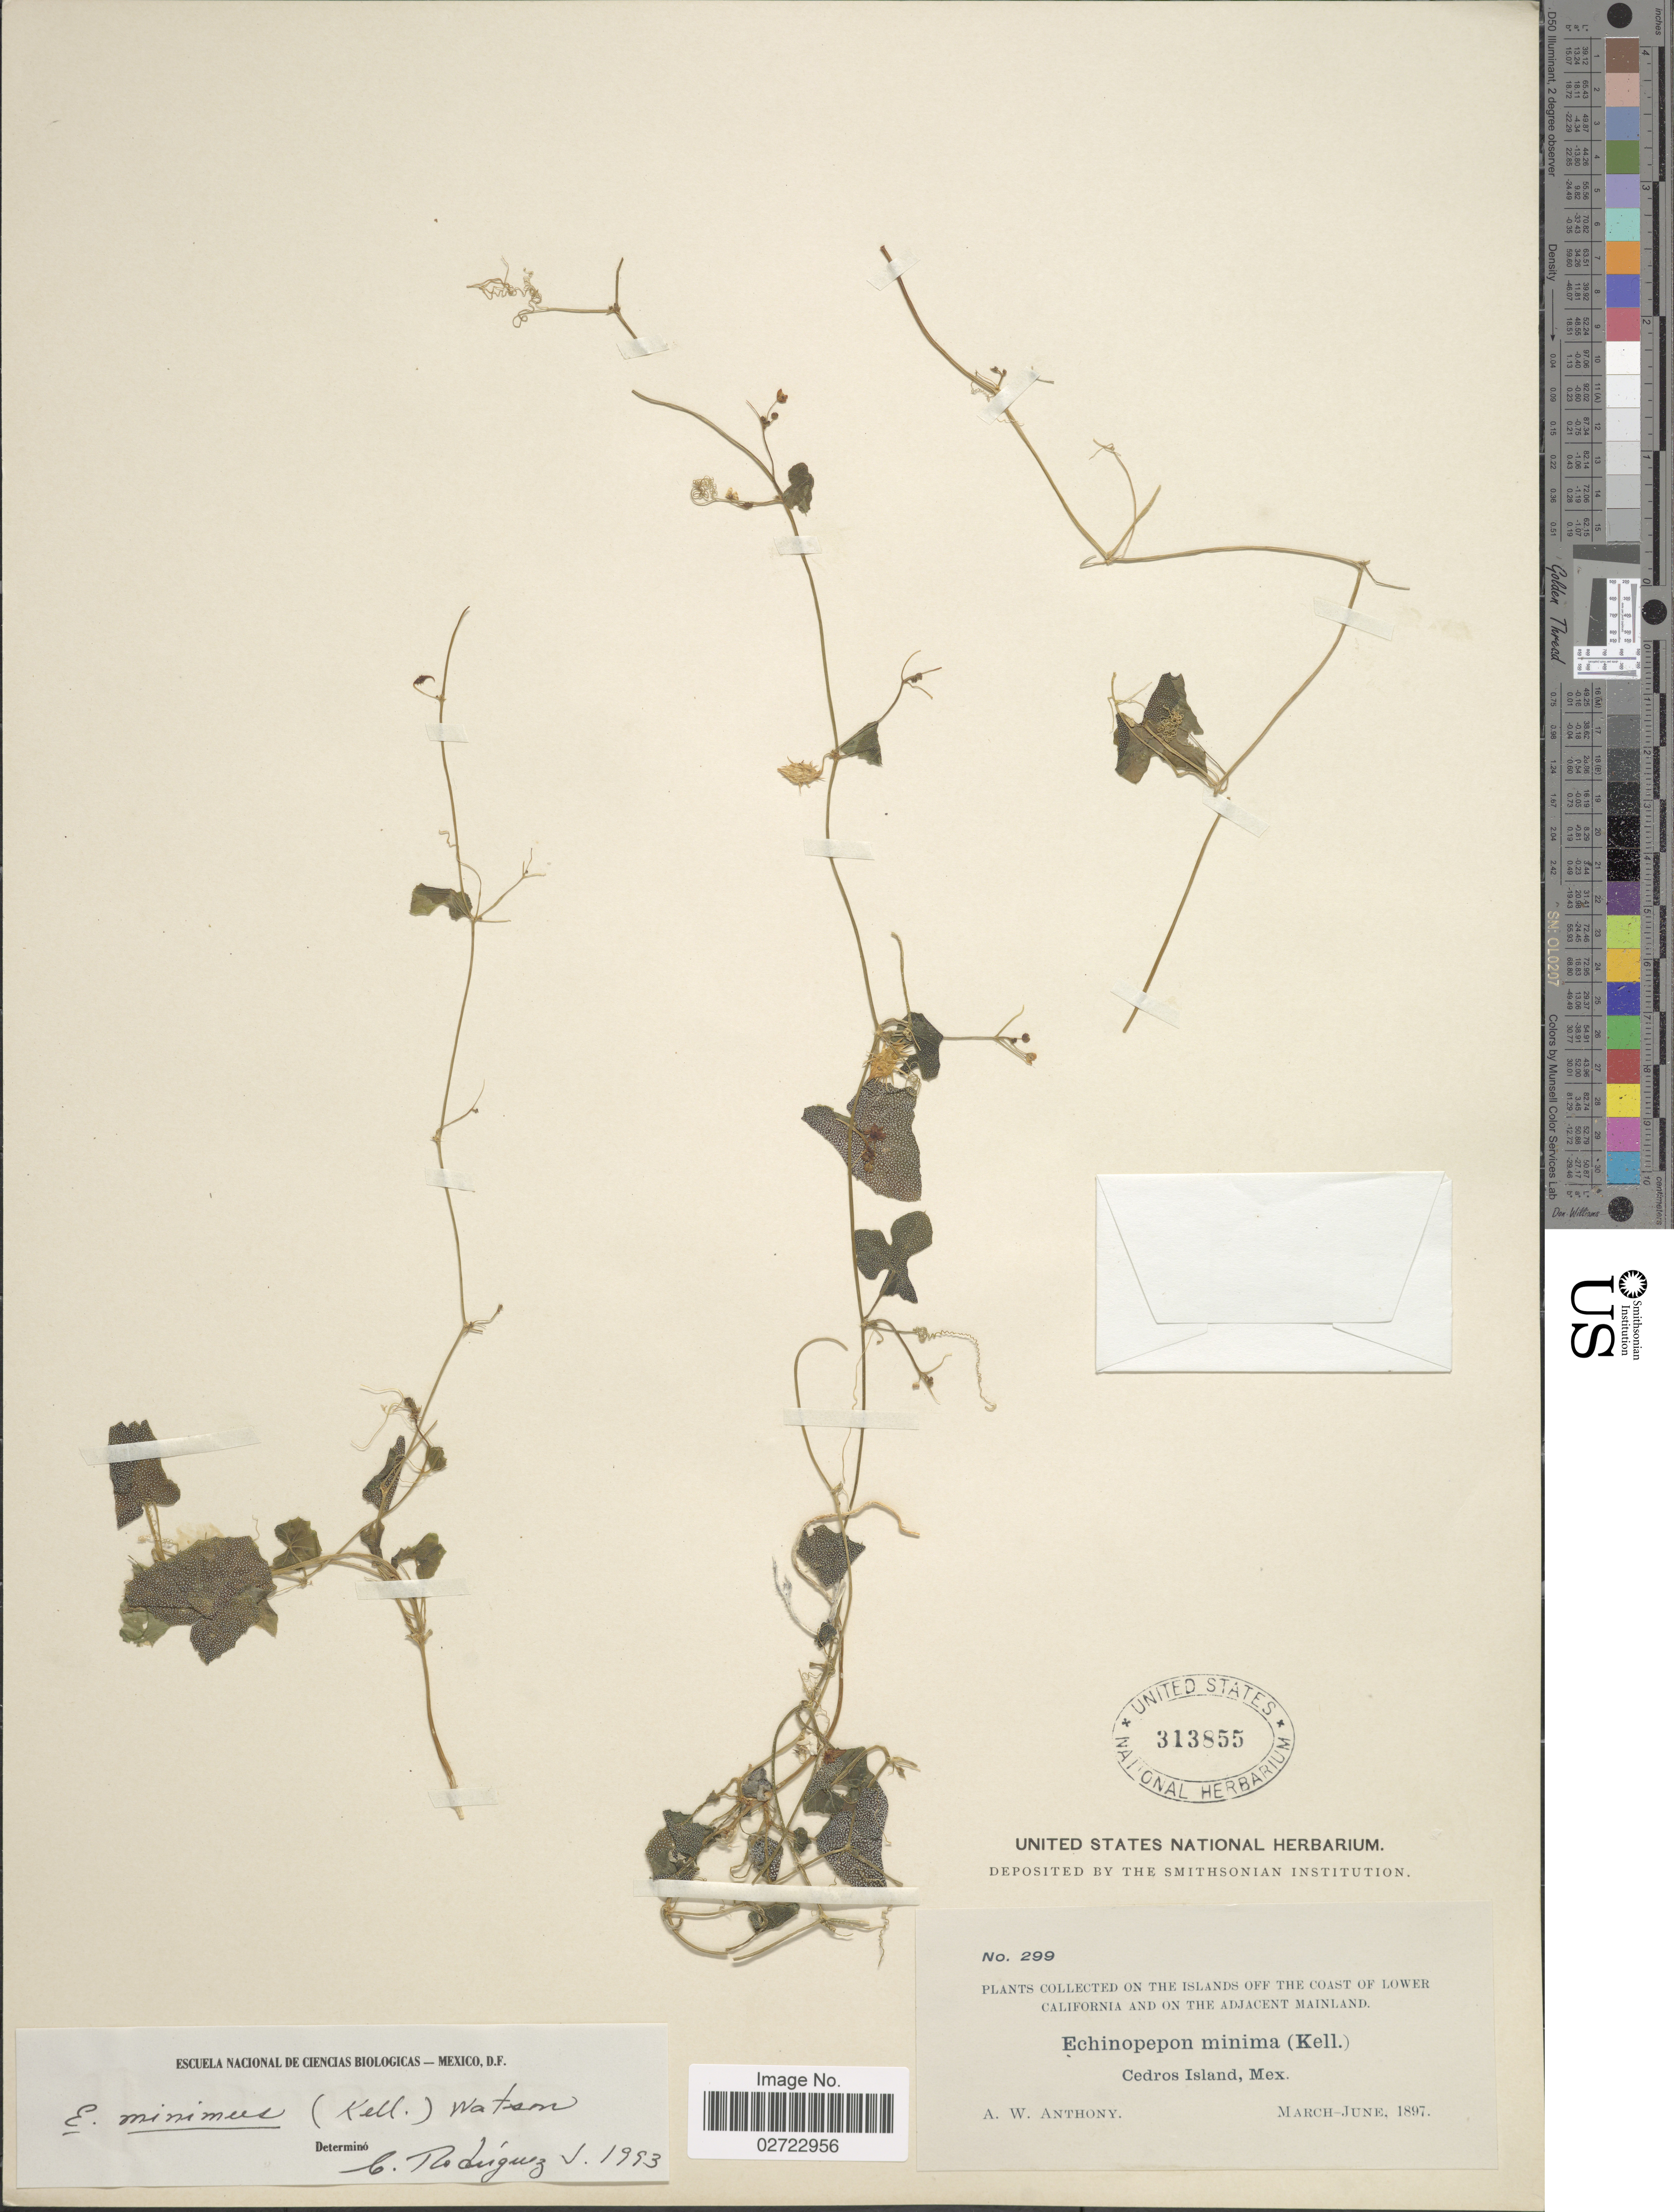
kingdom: Plantae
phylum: Tracheophyta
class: Magnoliopsida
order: Cucurbitales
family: Cucurbitaceae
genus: Echinopepon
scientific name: Echinopepon minimus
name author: (Kellogg) S. Watson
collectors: A. W. Anthony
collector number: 299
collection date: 1897-03/1897-06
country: Mexico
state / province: Baja California Norte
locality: The Islands off the coast of Lower California and on the adjacent mainland, Cedros Island.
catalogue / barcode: US 313855